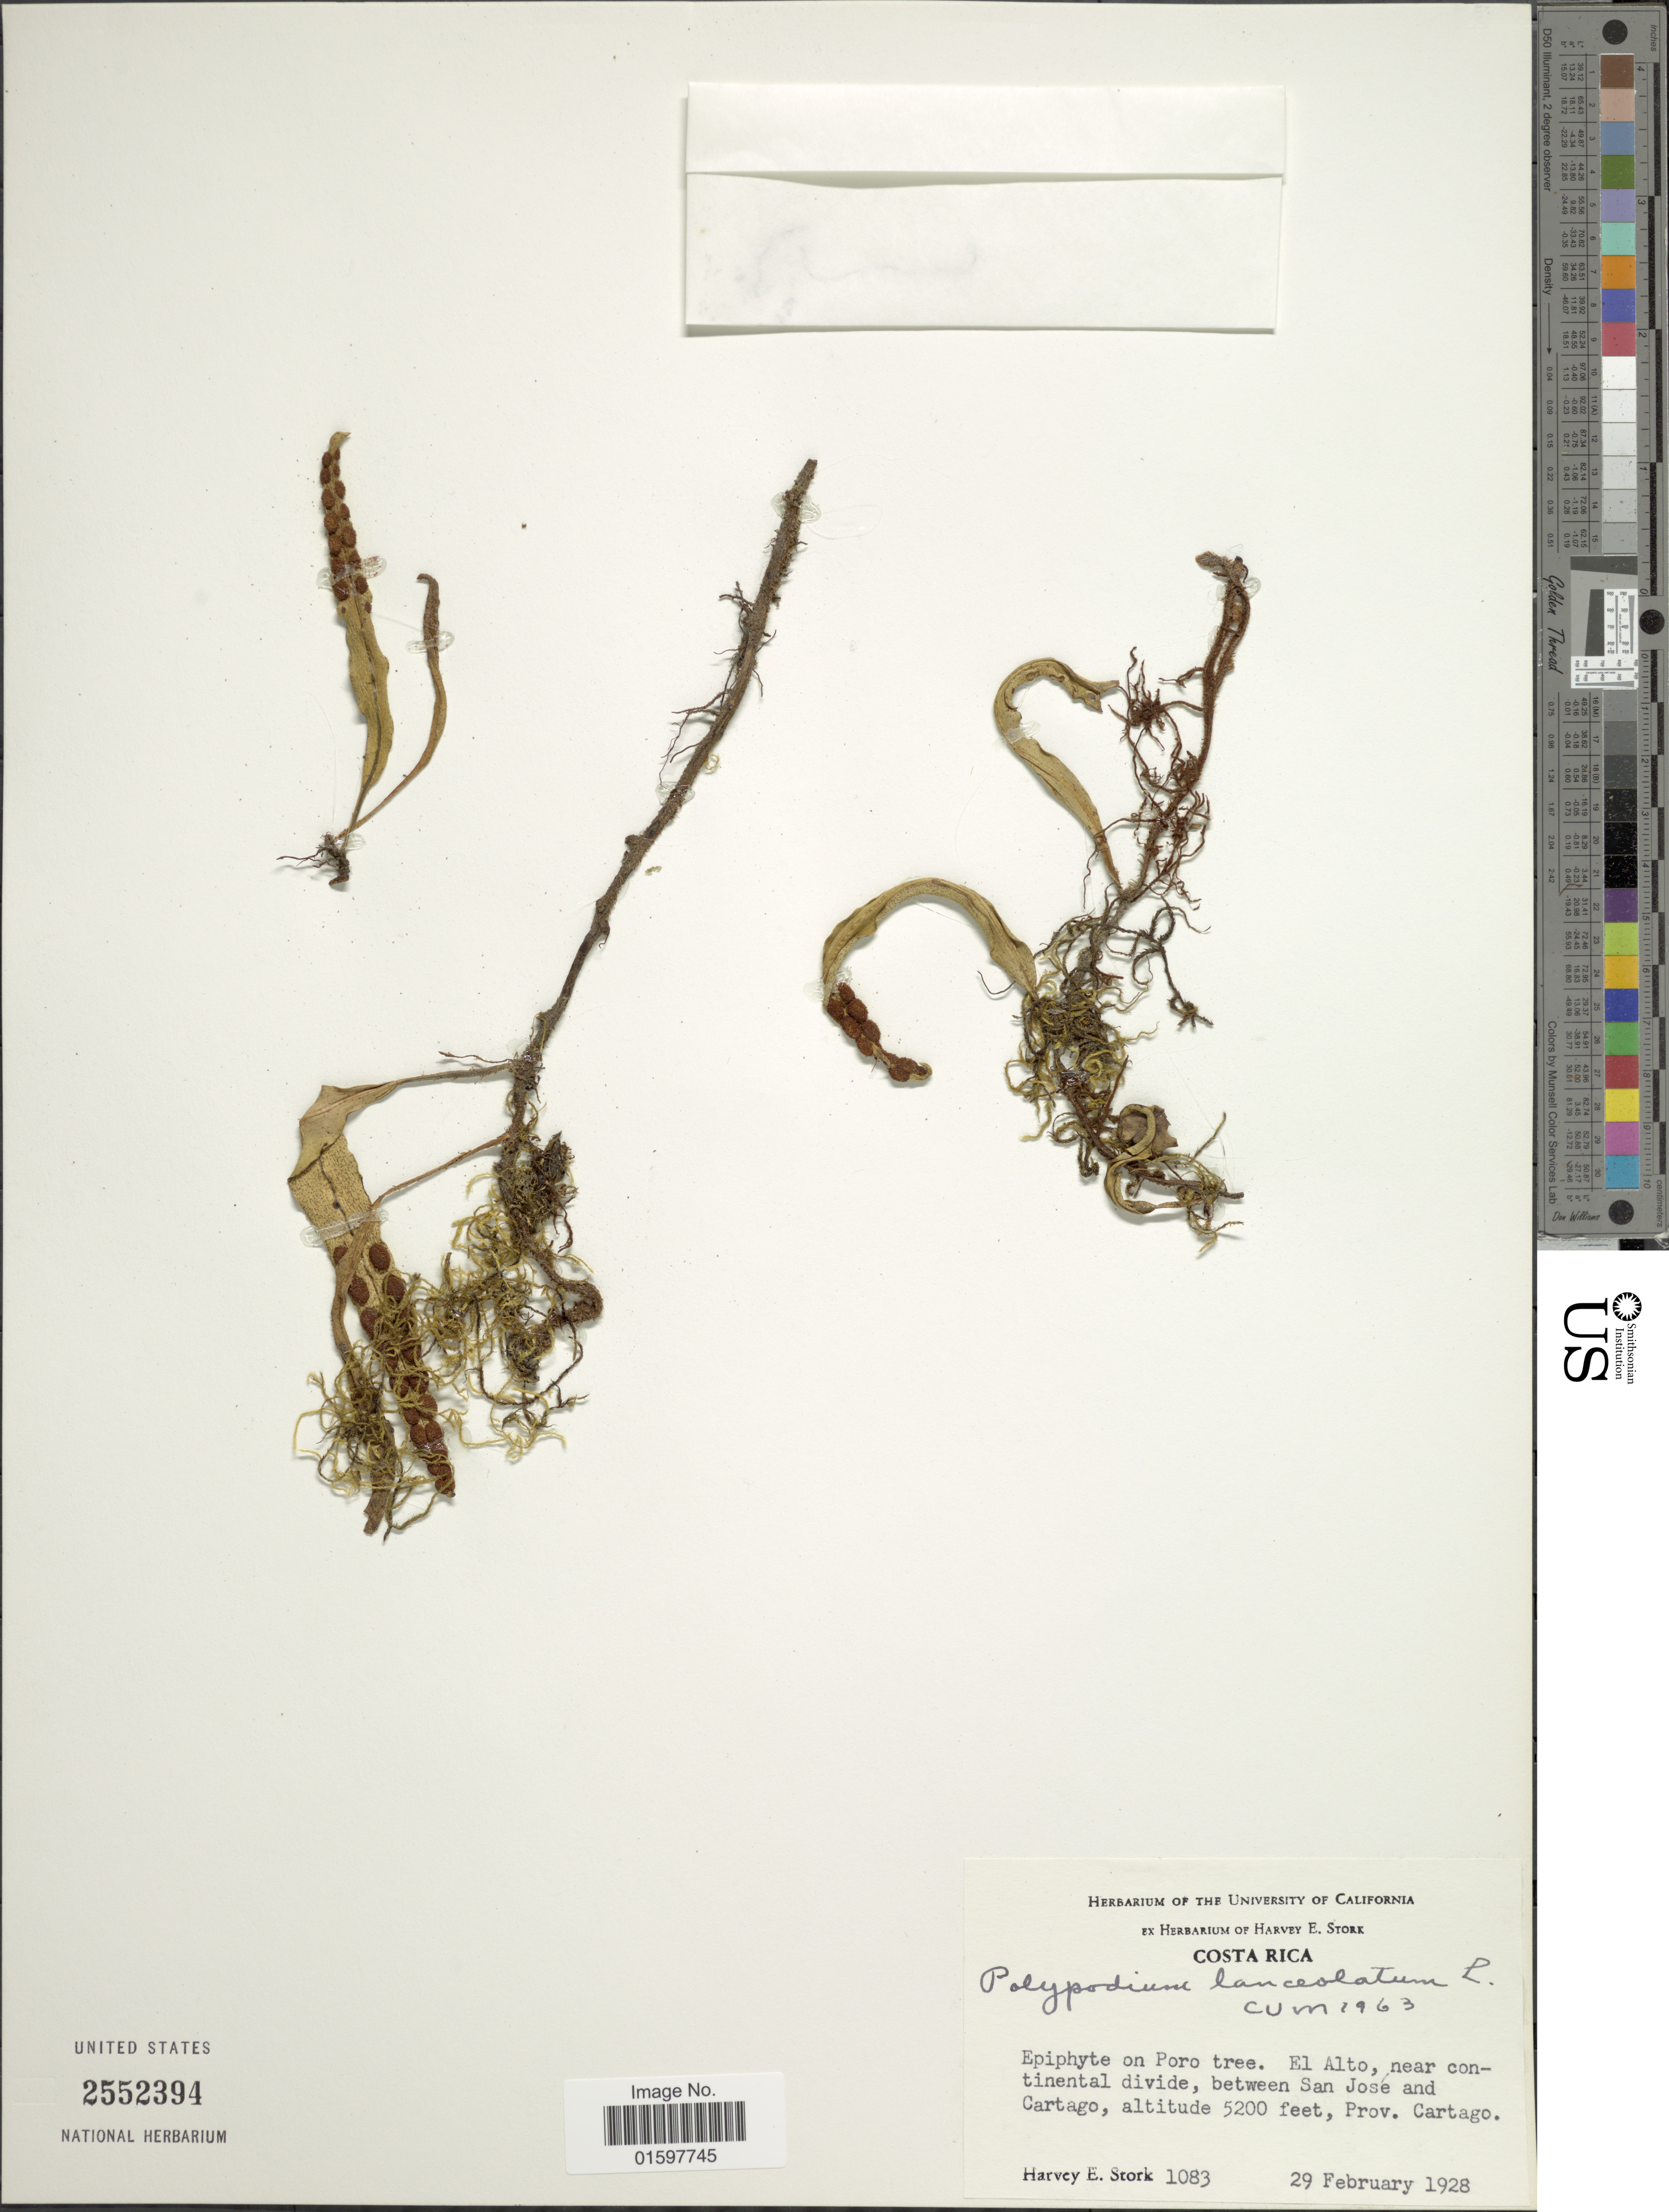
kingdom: Plantae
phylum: Tracheophyta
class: Polypodiopsida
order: Polypodiales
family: Polypodiaceae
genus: Pleopeltis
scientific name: Pleopeltis macrocarpa var. complanata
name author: (Weath.) Lellinger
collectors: H. E. Stork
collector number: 1083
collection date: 1928-02-29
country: Costa Rica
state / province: Cartago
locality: El Alto, near continental divide, between San José and Cartago.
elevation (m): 1585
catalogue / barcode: US 2552394